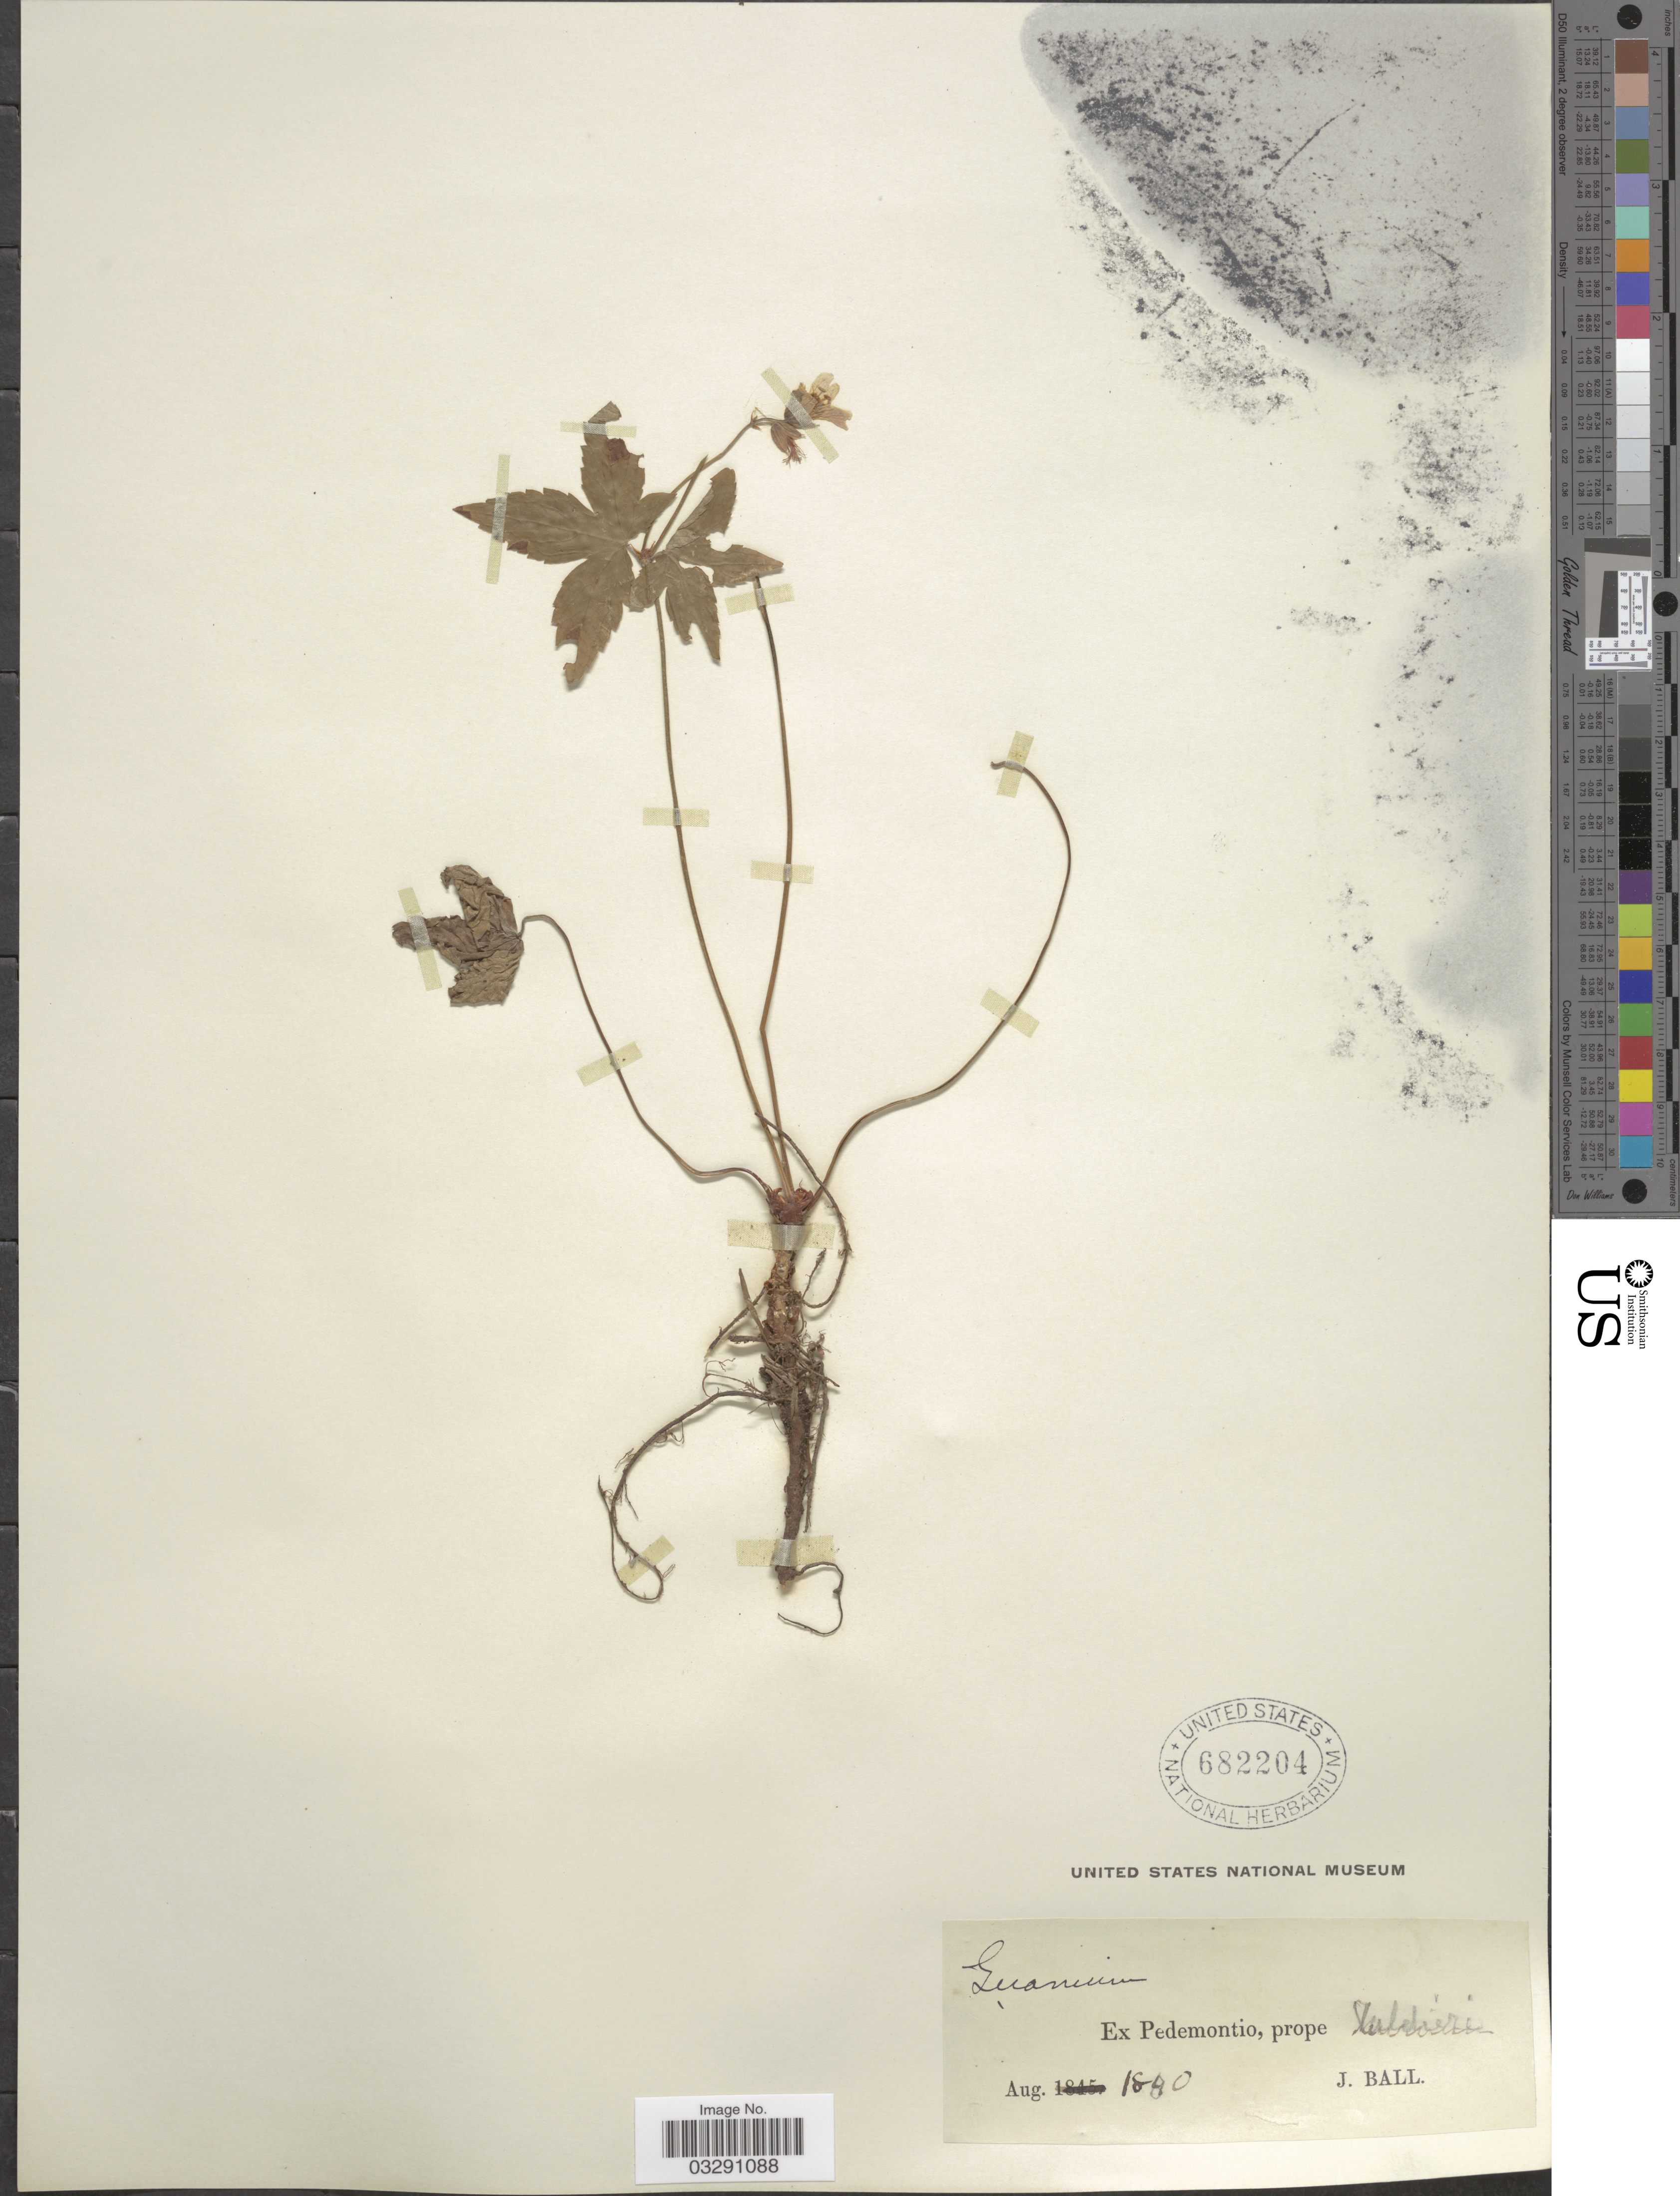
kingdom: Plantae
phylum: Tracheophyta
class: Magnoliopsida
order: Geraniales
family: Geraniaceae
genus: Geranium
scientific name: Geranium sp.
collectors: J. Ball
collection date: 1890-08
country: Italy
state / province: Piedmont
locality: Ex Pedemontio, prope [illegible text].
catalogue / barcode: US 682204